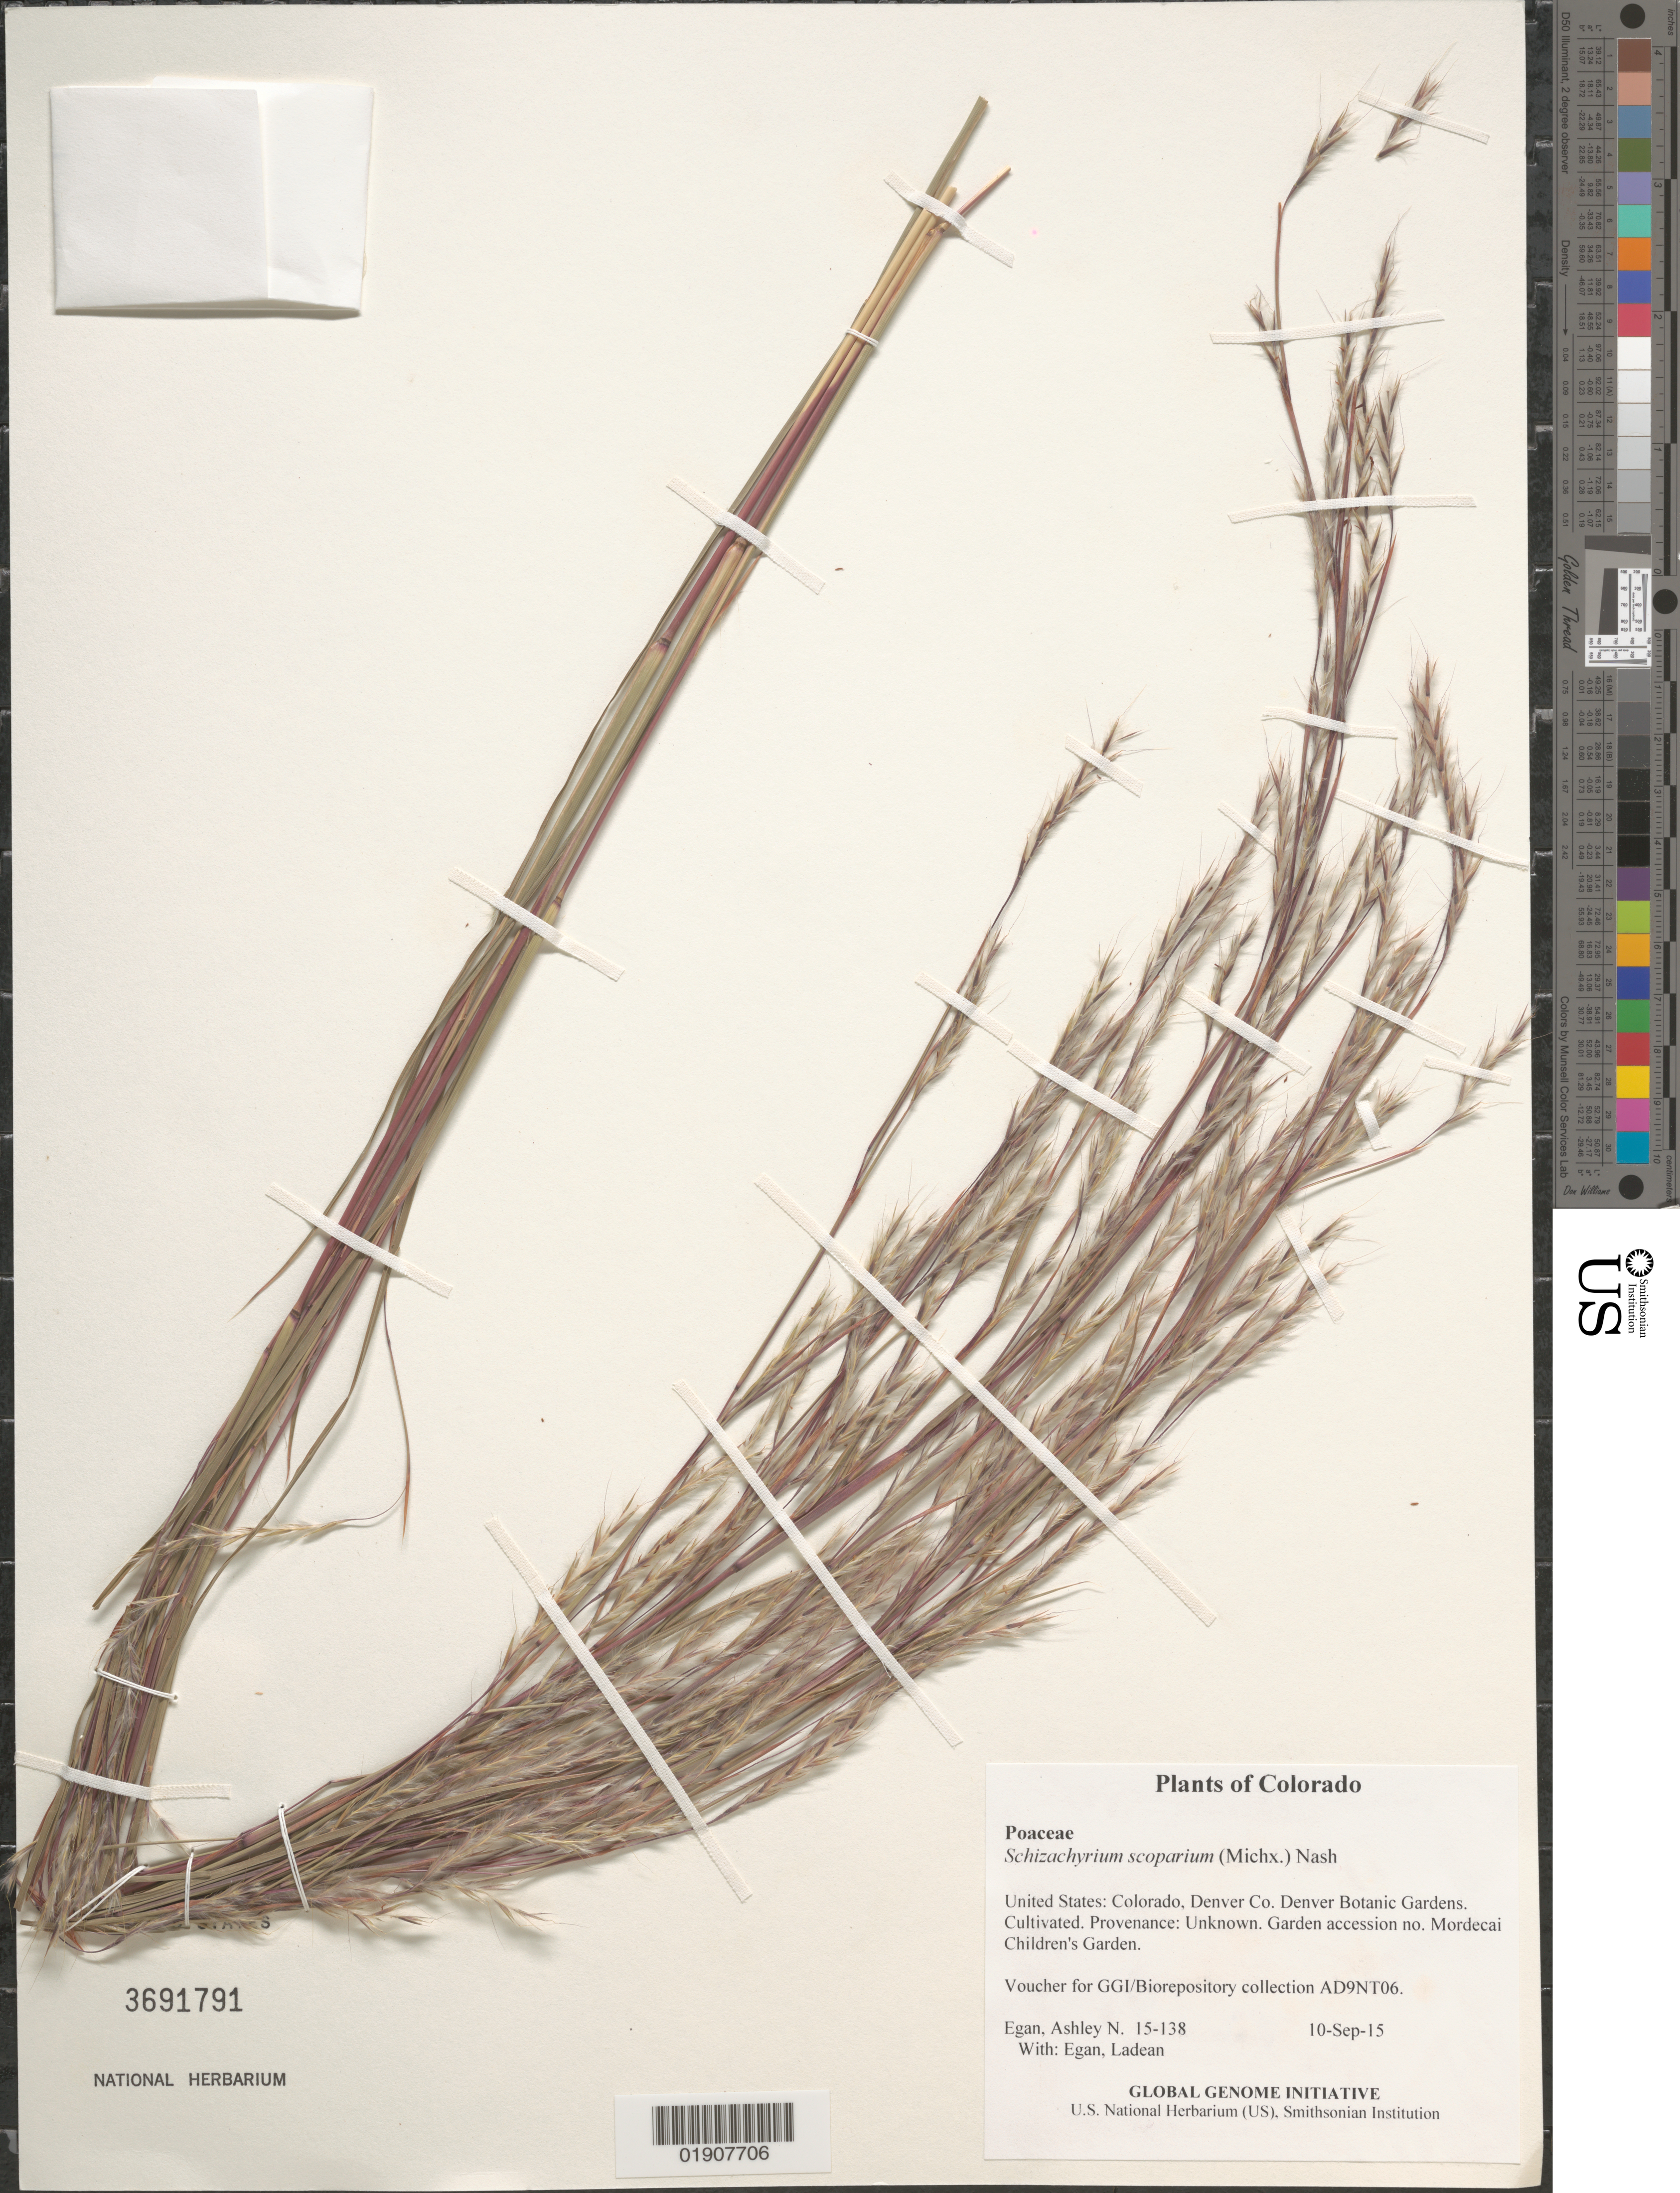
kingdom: Plantae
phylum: Tracheophyta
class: Liliopsida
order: Poales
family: Poaceae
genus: Schizachyrium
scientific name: Schizachyrium scoparium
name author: (Michx.) Nash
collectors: A. N. Egan & L. Egan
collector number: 15-138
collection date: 2015-09-10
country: United States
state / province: Colorado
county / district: Denver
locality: Denver Botanic Gardens. Cultivated. Provenance: Unknown. Garden accession no. Mordecai Children's Garden.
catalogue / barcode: US 3691791